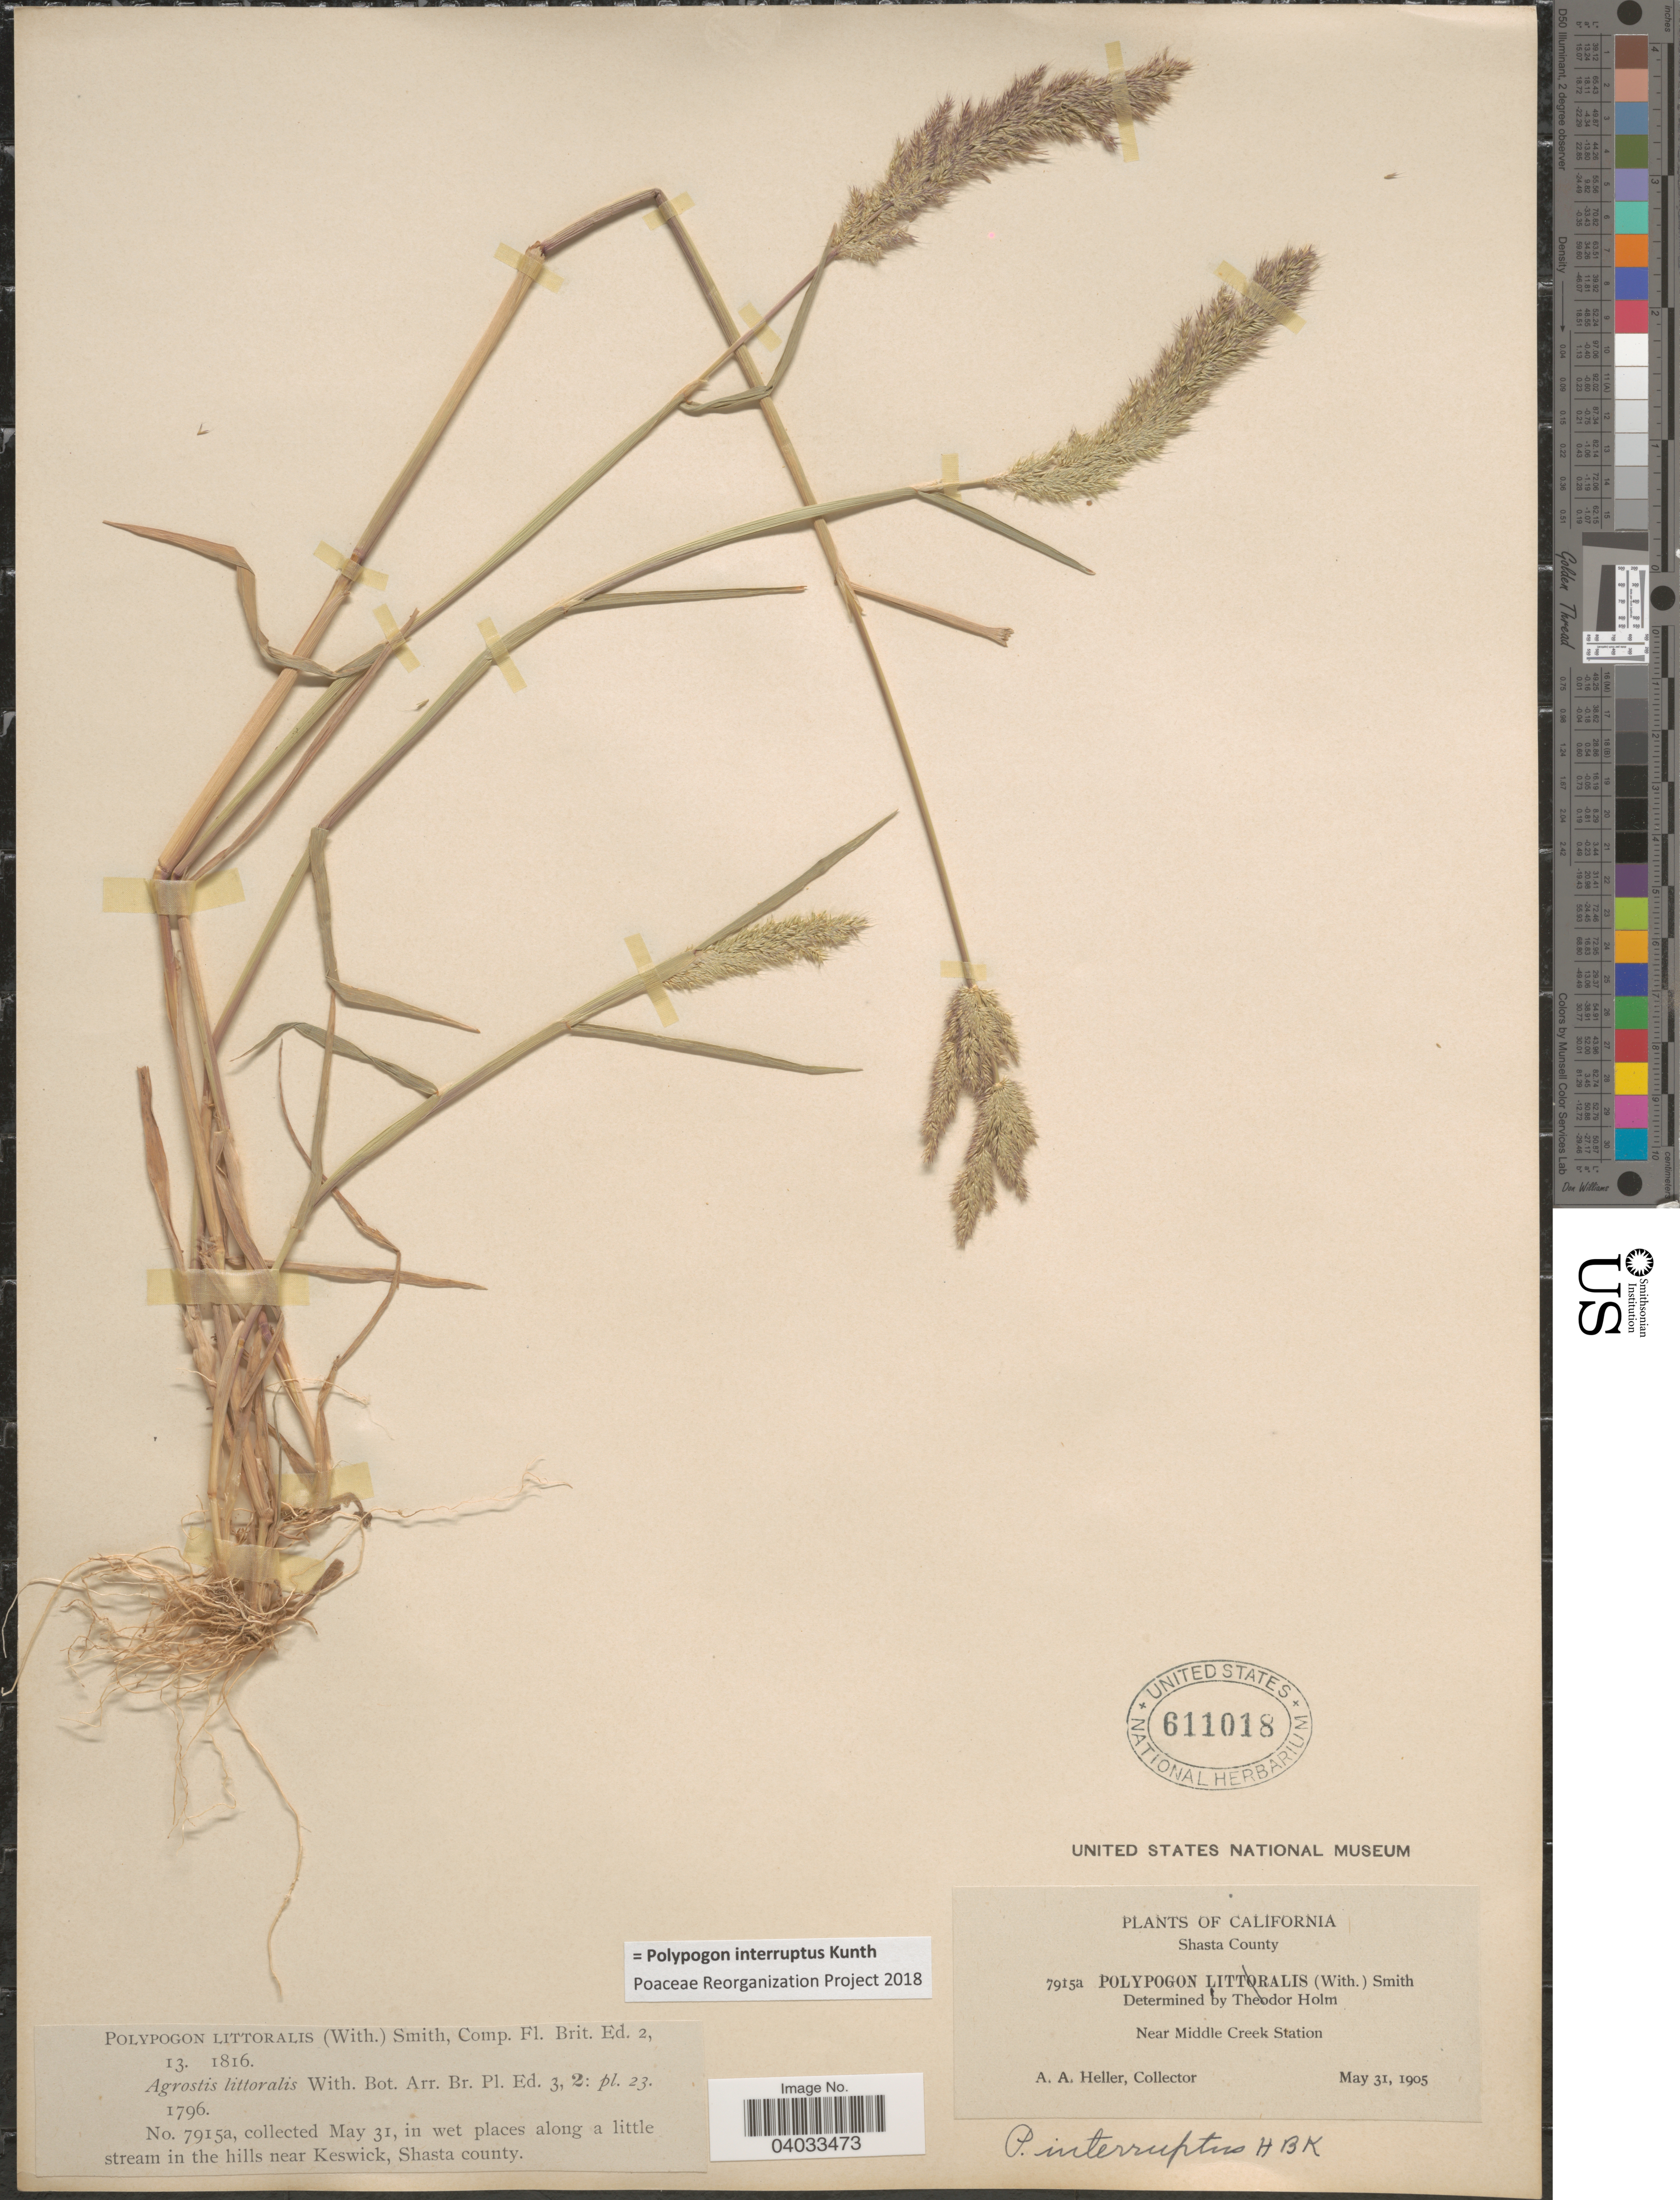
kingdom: Plantae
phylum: Tracheophyta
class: Liliopsida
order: Poales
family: Poaceae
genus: Polypogon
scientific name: Polypogon interruptus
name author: Kunth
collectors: A. A. Heller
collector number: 7915a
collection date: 1905-05-31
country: United States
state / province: California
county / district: Shasta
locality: In wet places along a little stream in the hills near Keswick, Shasta county. Near Middle Creek Station.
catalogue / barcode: US 611018